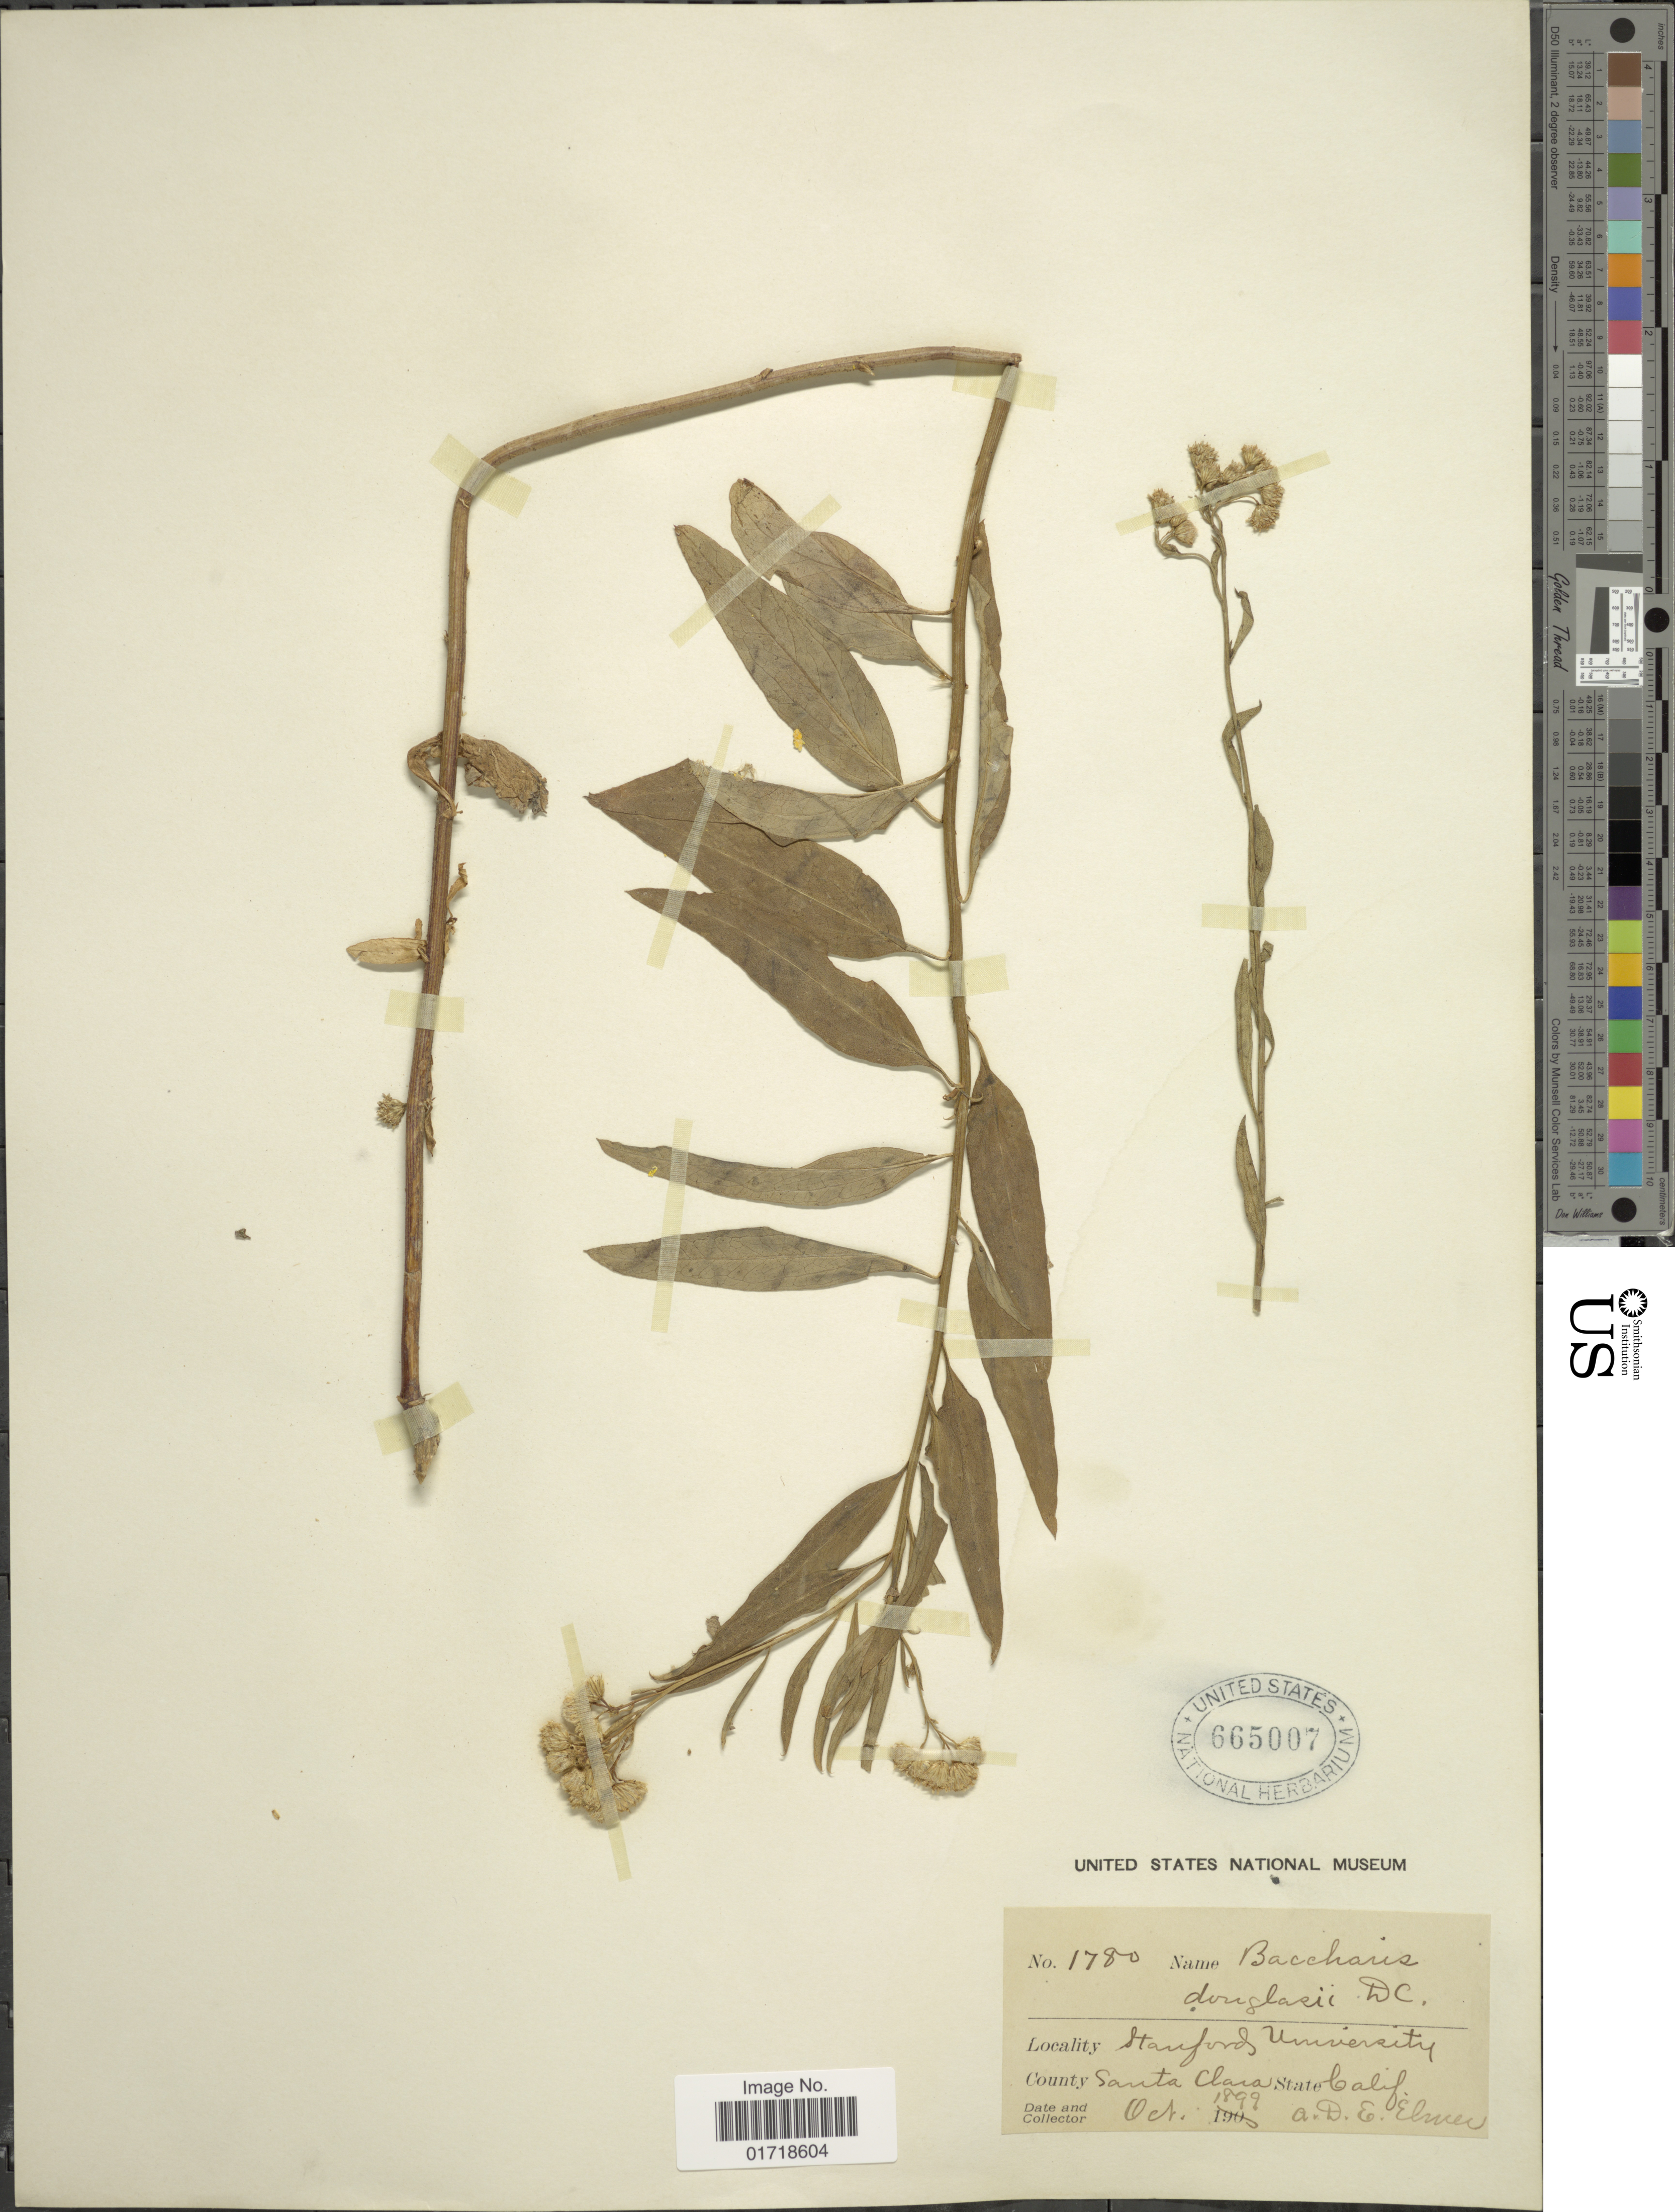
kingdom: Plantae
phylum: Tracheophyta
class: Magnoliopsida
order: Asterales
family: Asteraceae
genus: Baccharis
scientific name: Baccharis douglasii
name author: DC.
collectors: A. D. E. Elmer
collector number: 1780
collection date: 1899-10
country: United States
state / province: California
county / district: Santa Clara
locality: County Santa Clara.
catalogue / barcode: US 665007